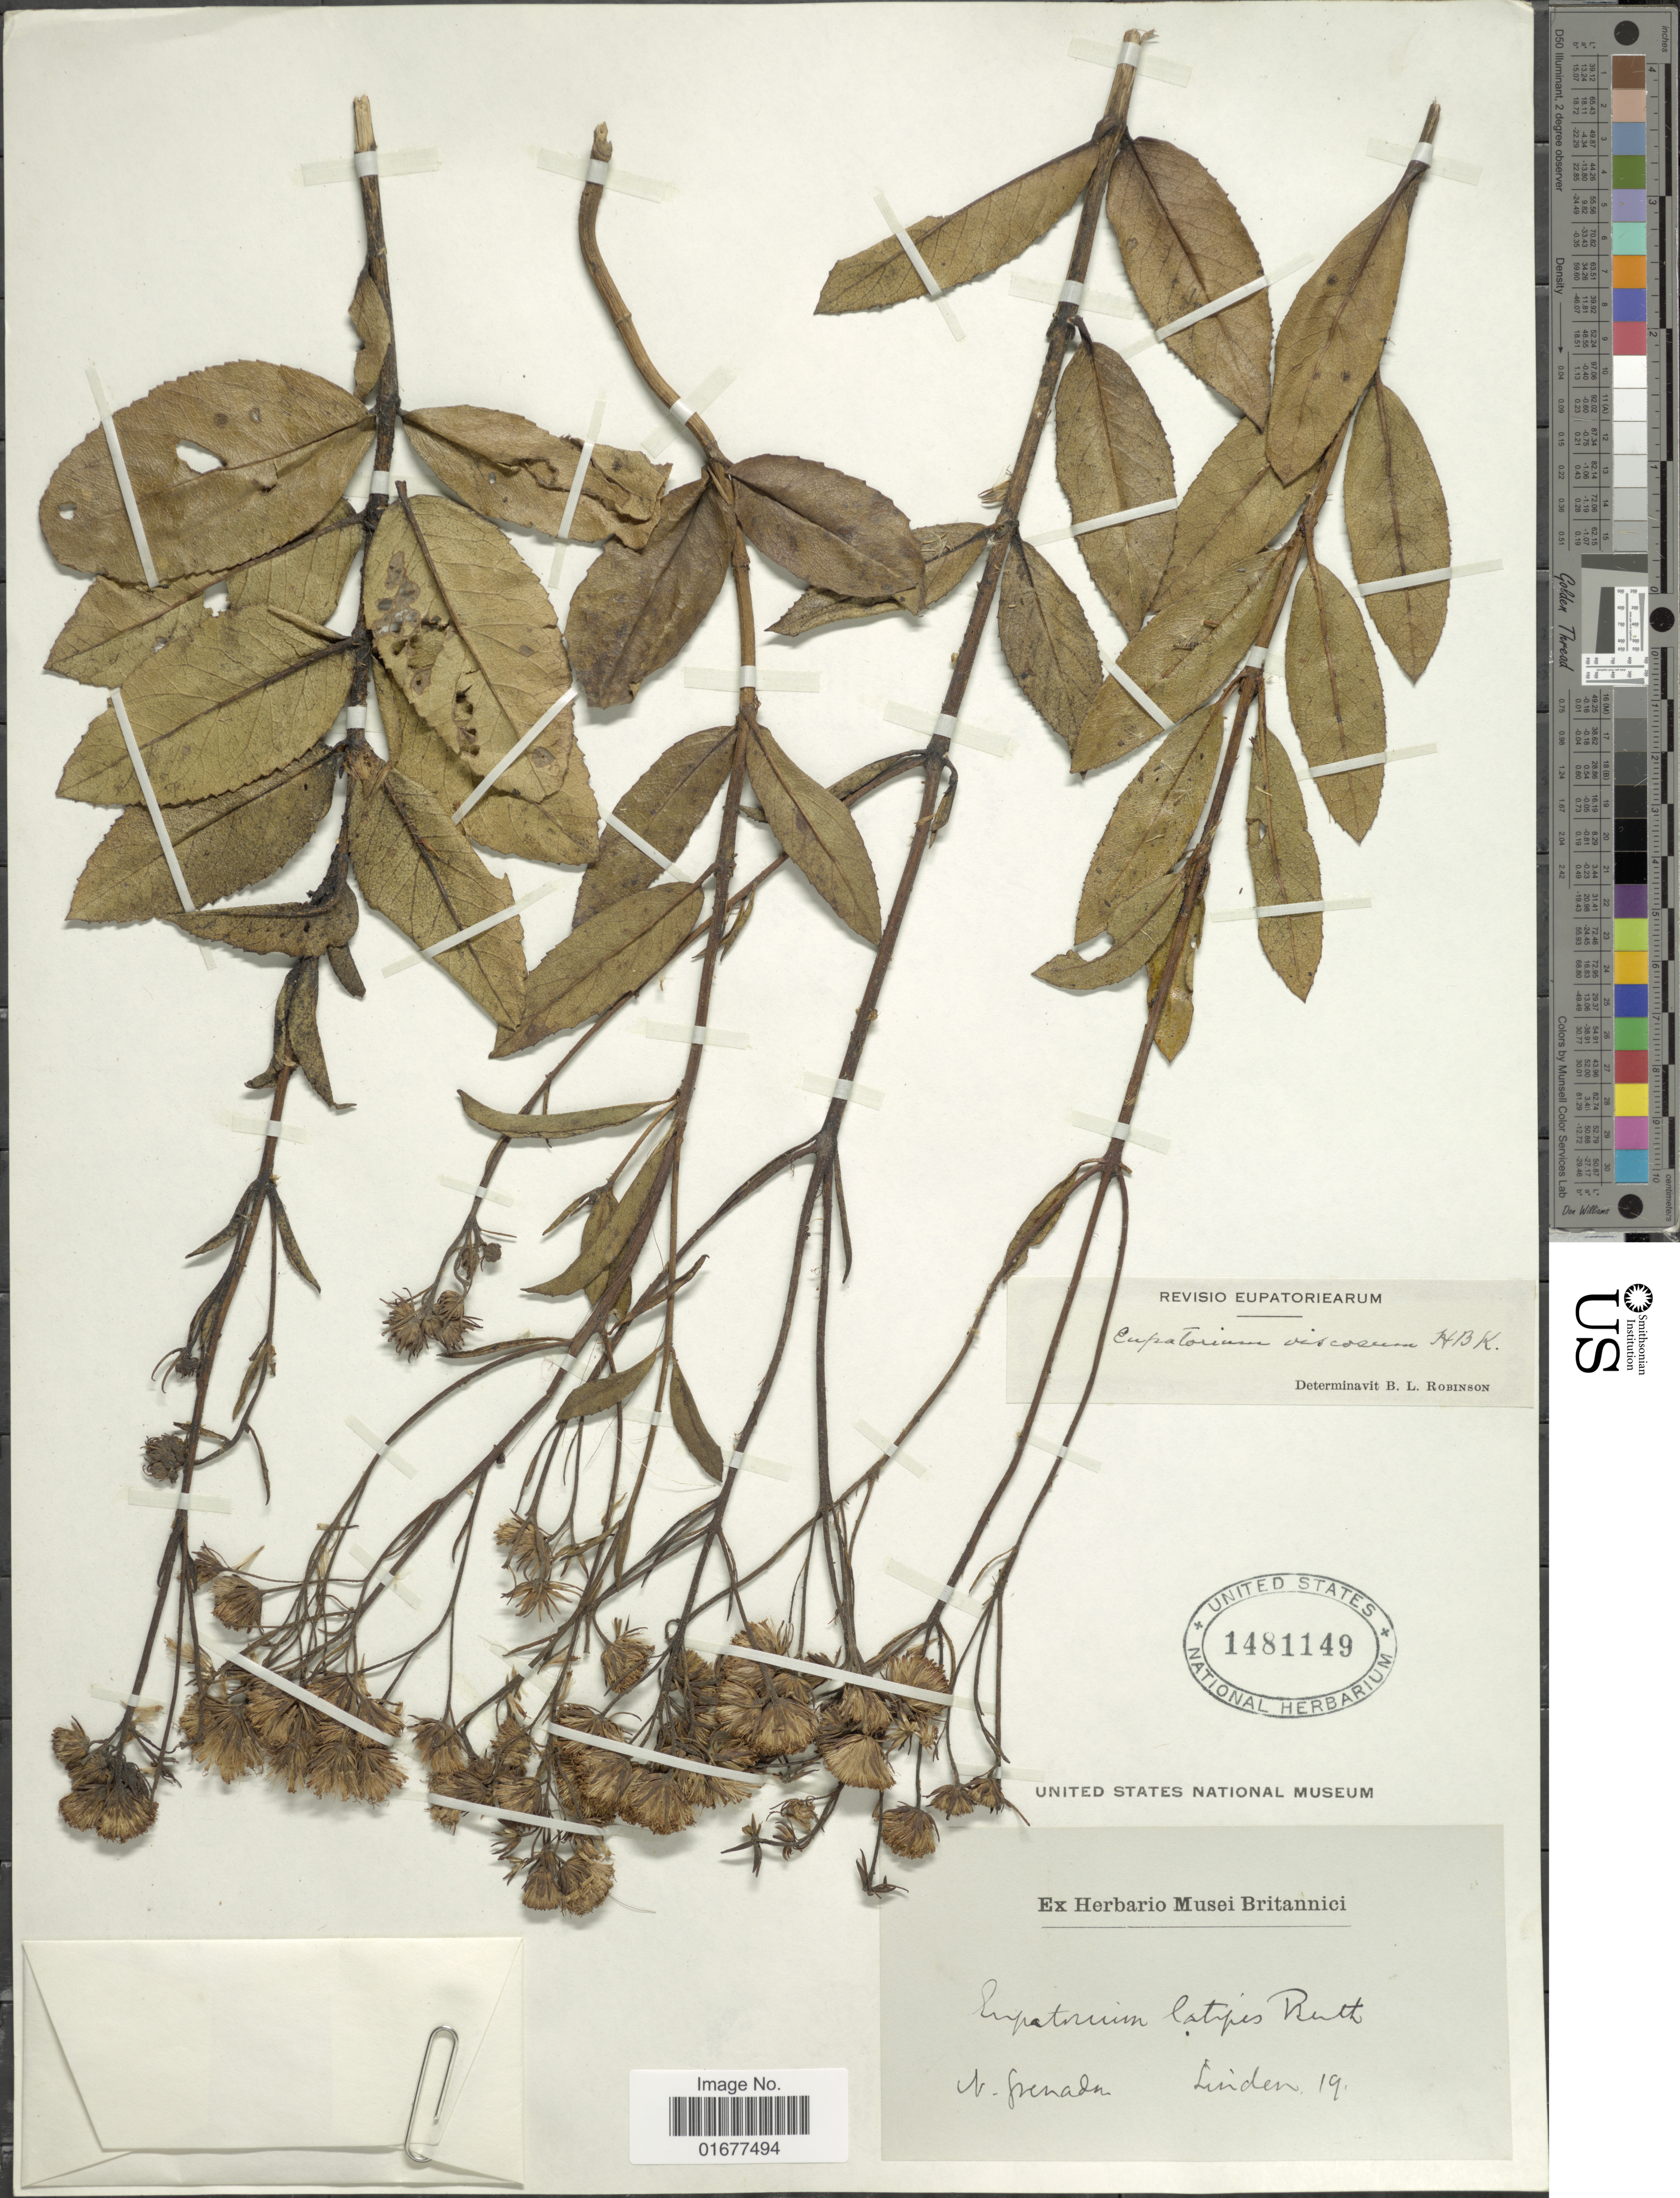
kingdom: Plantae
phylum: Tracheophyta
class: Magnoliopsida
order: Asterales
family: Asteraceae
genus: Ageratina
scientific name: Ageratina latipes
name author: (Benth.) R.M. King & H. Rob.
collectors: -- Linden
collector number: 19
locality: N. Grenada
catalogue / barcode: US 1481149